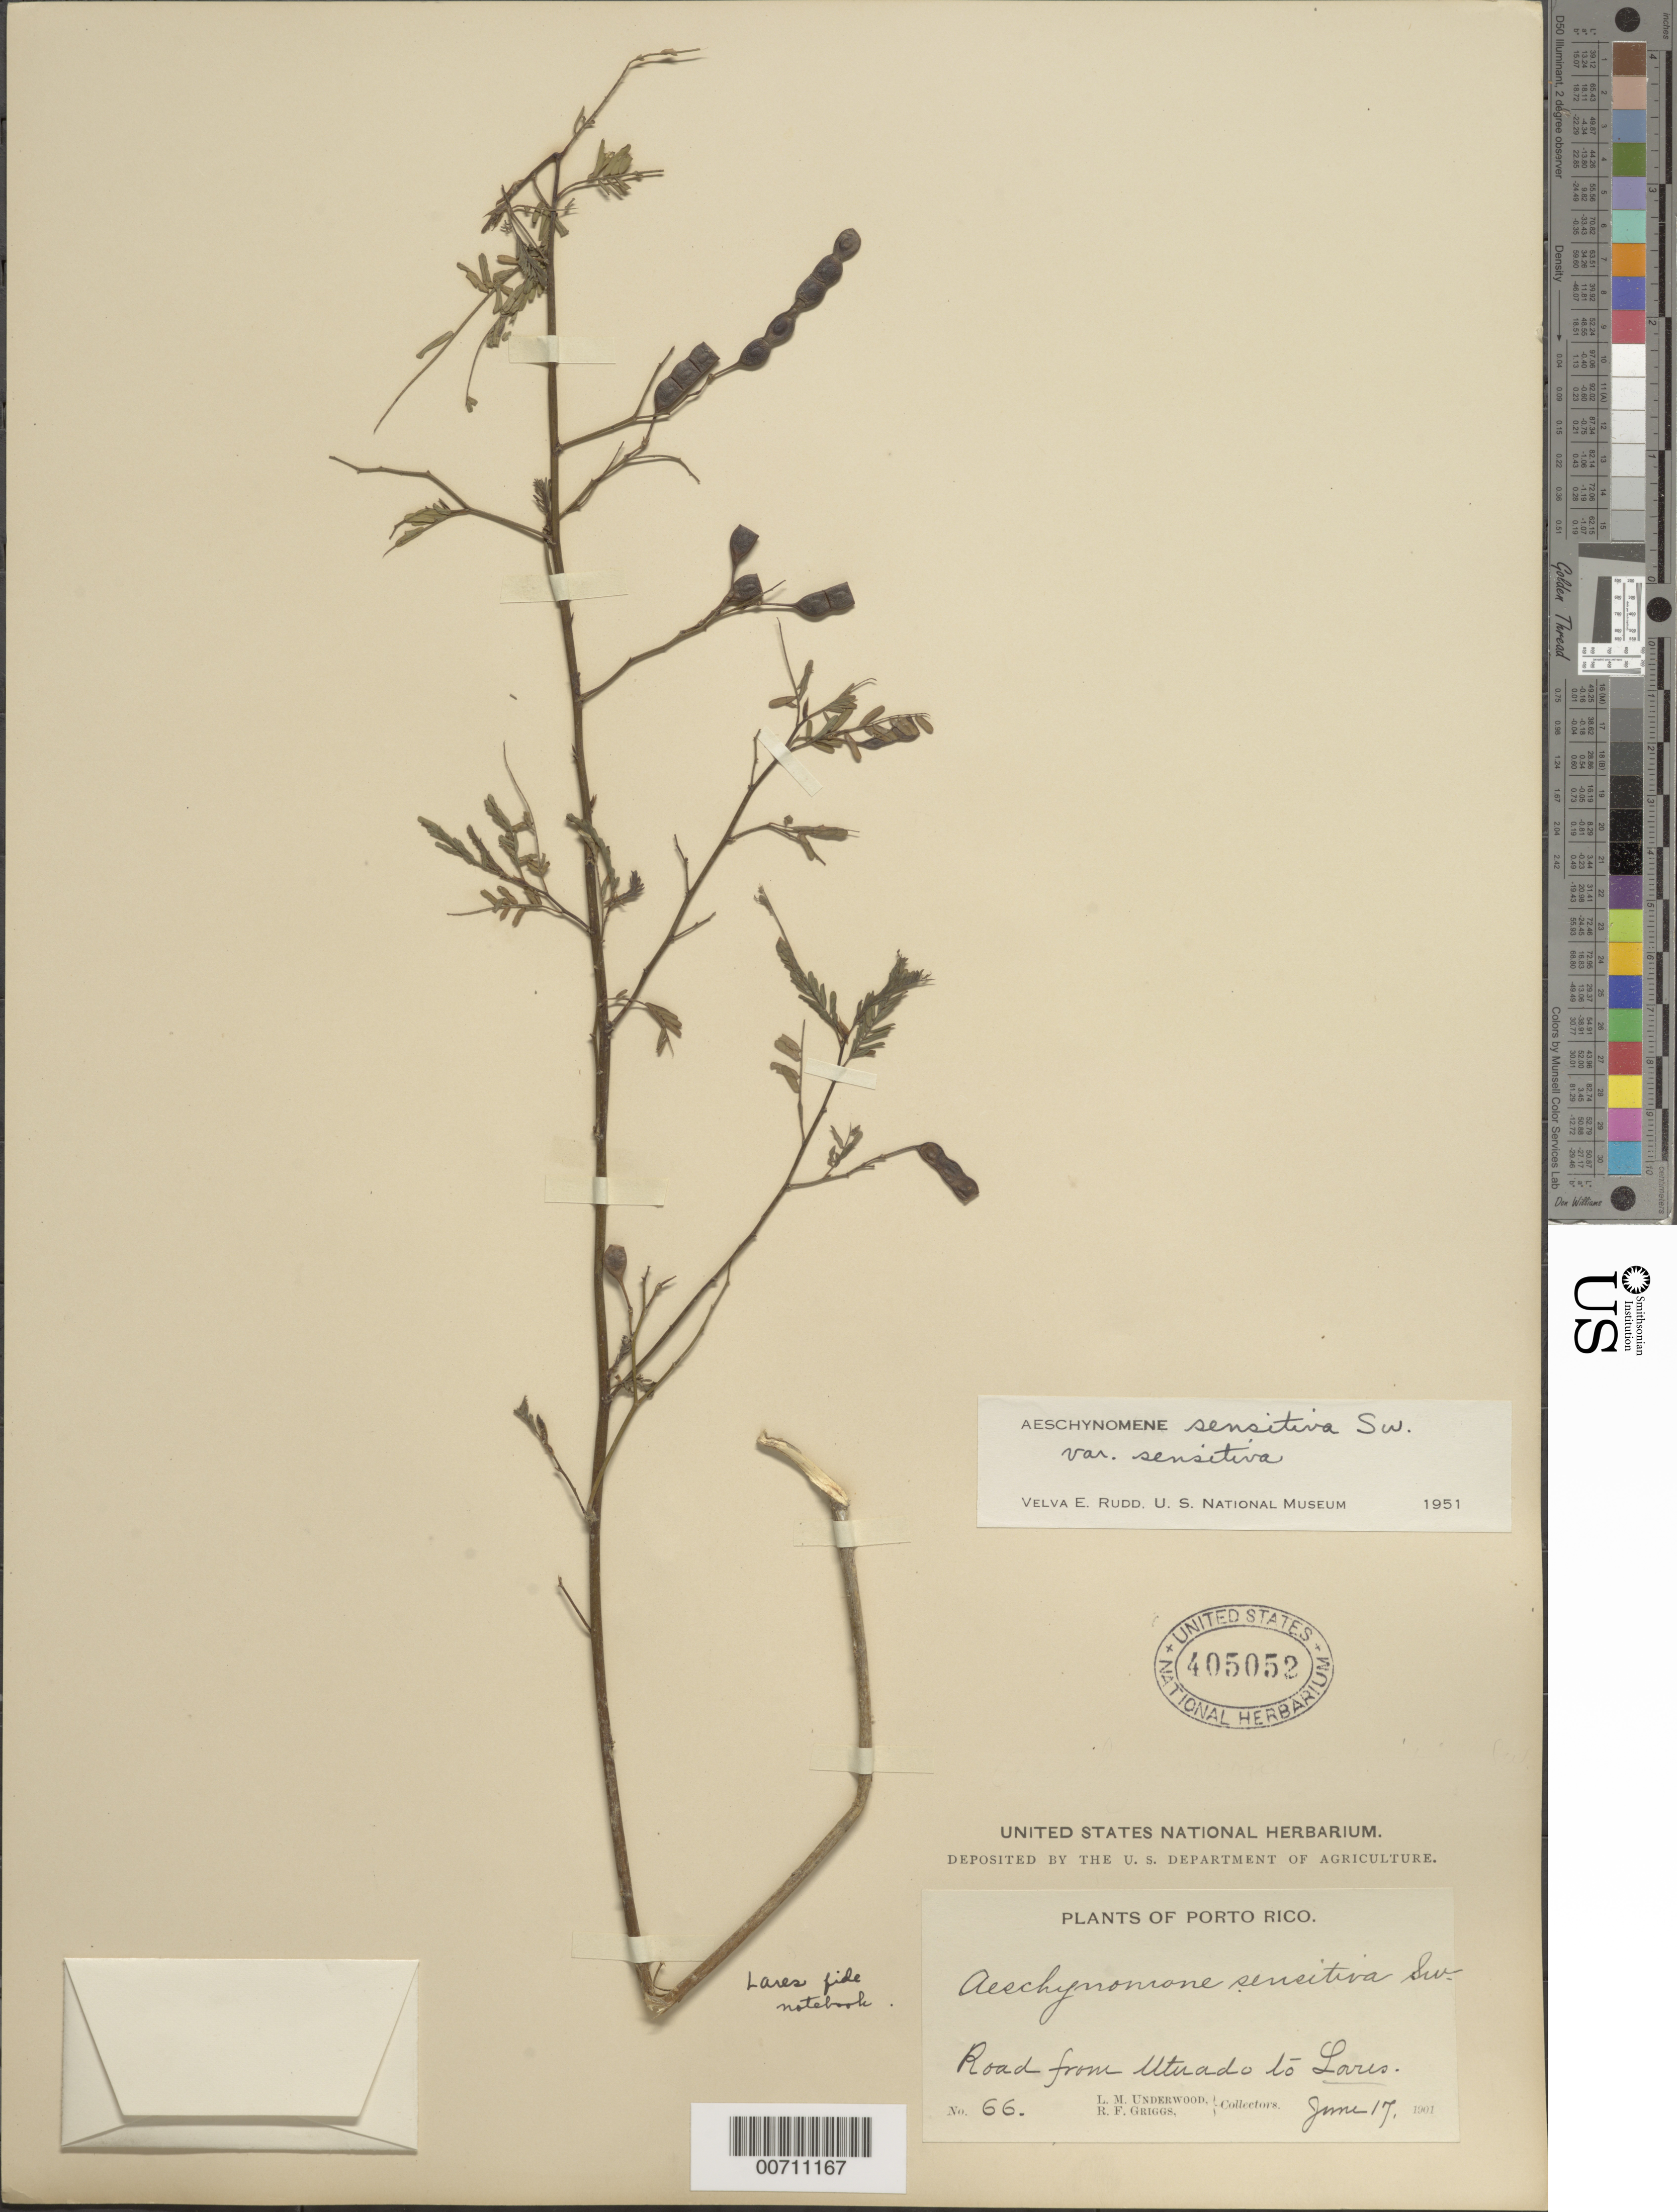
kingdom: Plantae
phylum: Tracheophyta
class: Magnoliopsida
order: Fabales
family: Fabaceae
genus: Aeschynomene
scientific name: Aeschynomene sensitiva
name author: Sw.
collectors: L. M. Underwood & R. F. Griggs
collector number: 66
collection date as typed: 17 Jun 1901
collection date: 1901-06-17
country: Puerto Rico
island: Greater Antilles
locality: Utuado to Lares, Rd from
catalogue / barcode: US 405052